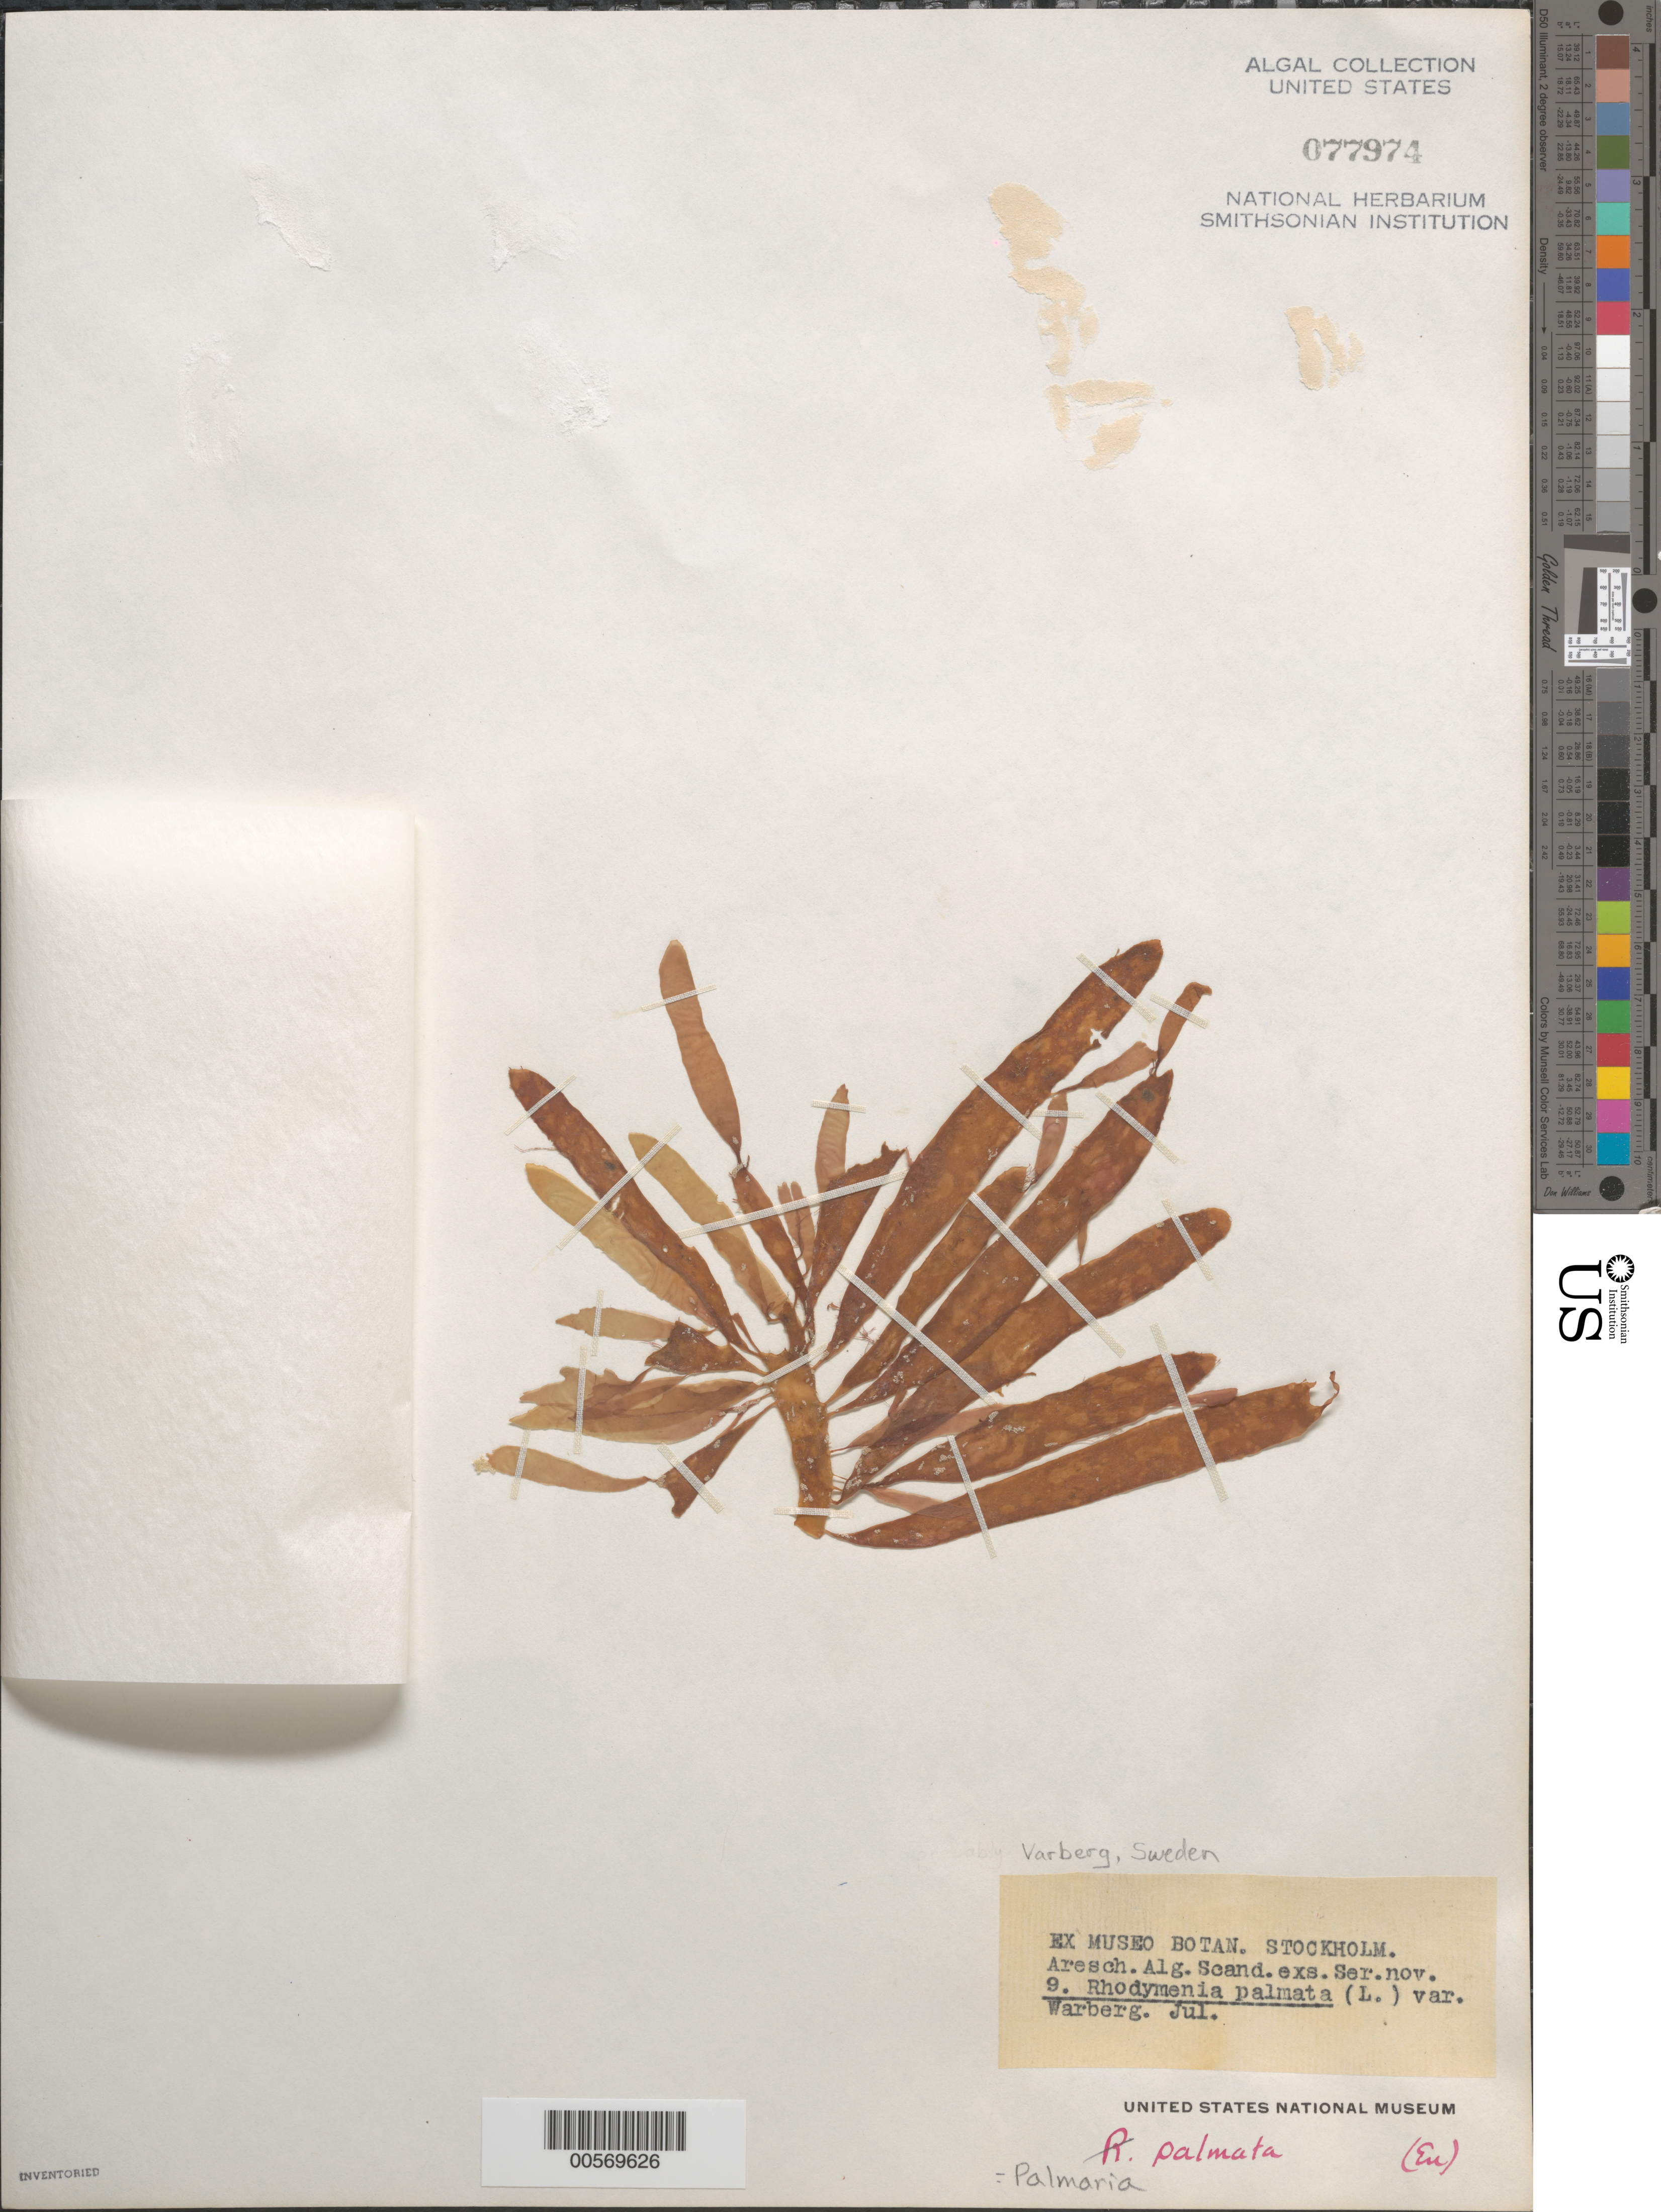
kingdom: Plantae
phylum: Rhodophyta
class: Florideophyceae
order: Palmariales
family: Palmariaceae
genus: Palmaria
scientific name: Palmaria palmata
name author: (L.) F. Weber & D. Mohr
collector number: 9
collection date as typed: Jul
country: Sweden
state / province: Halland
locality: Varberg (warberg)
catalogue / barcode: US 77974